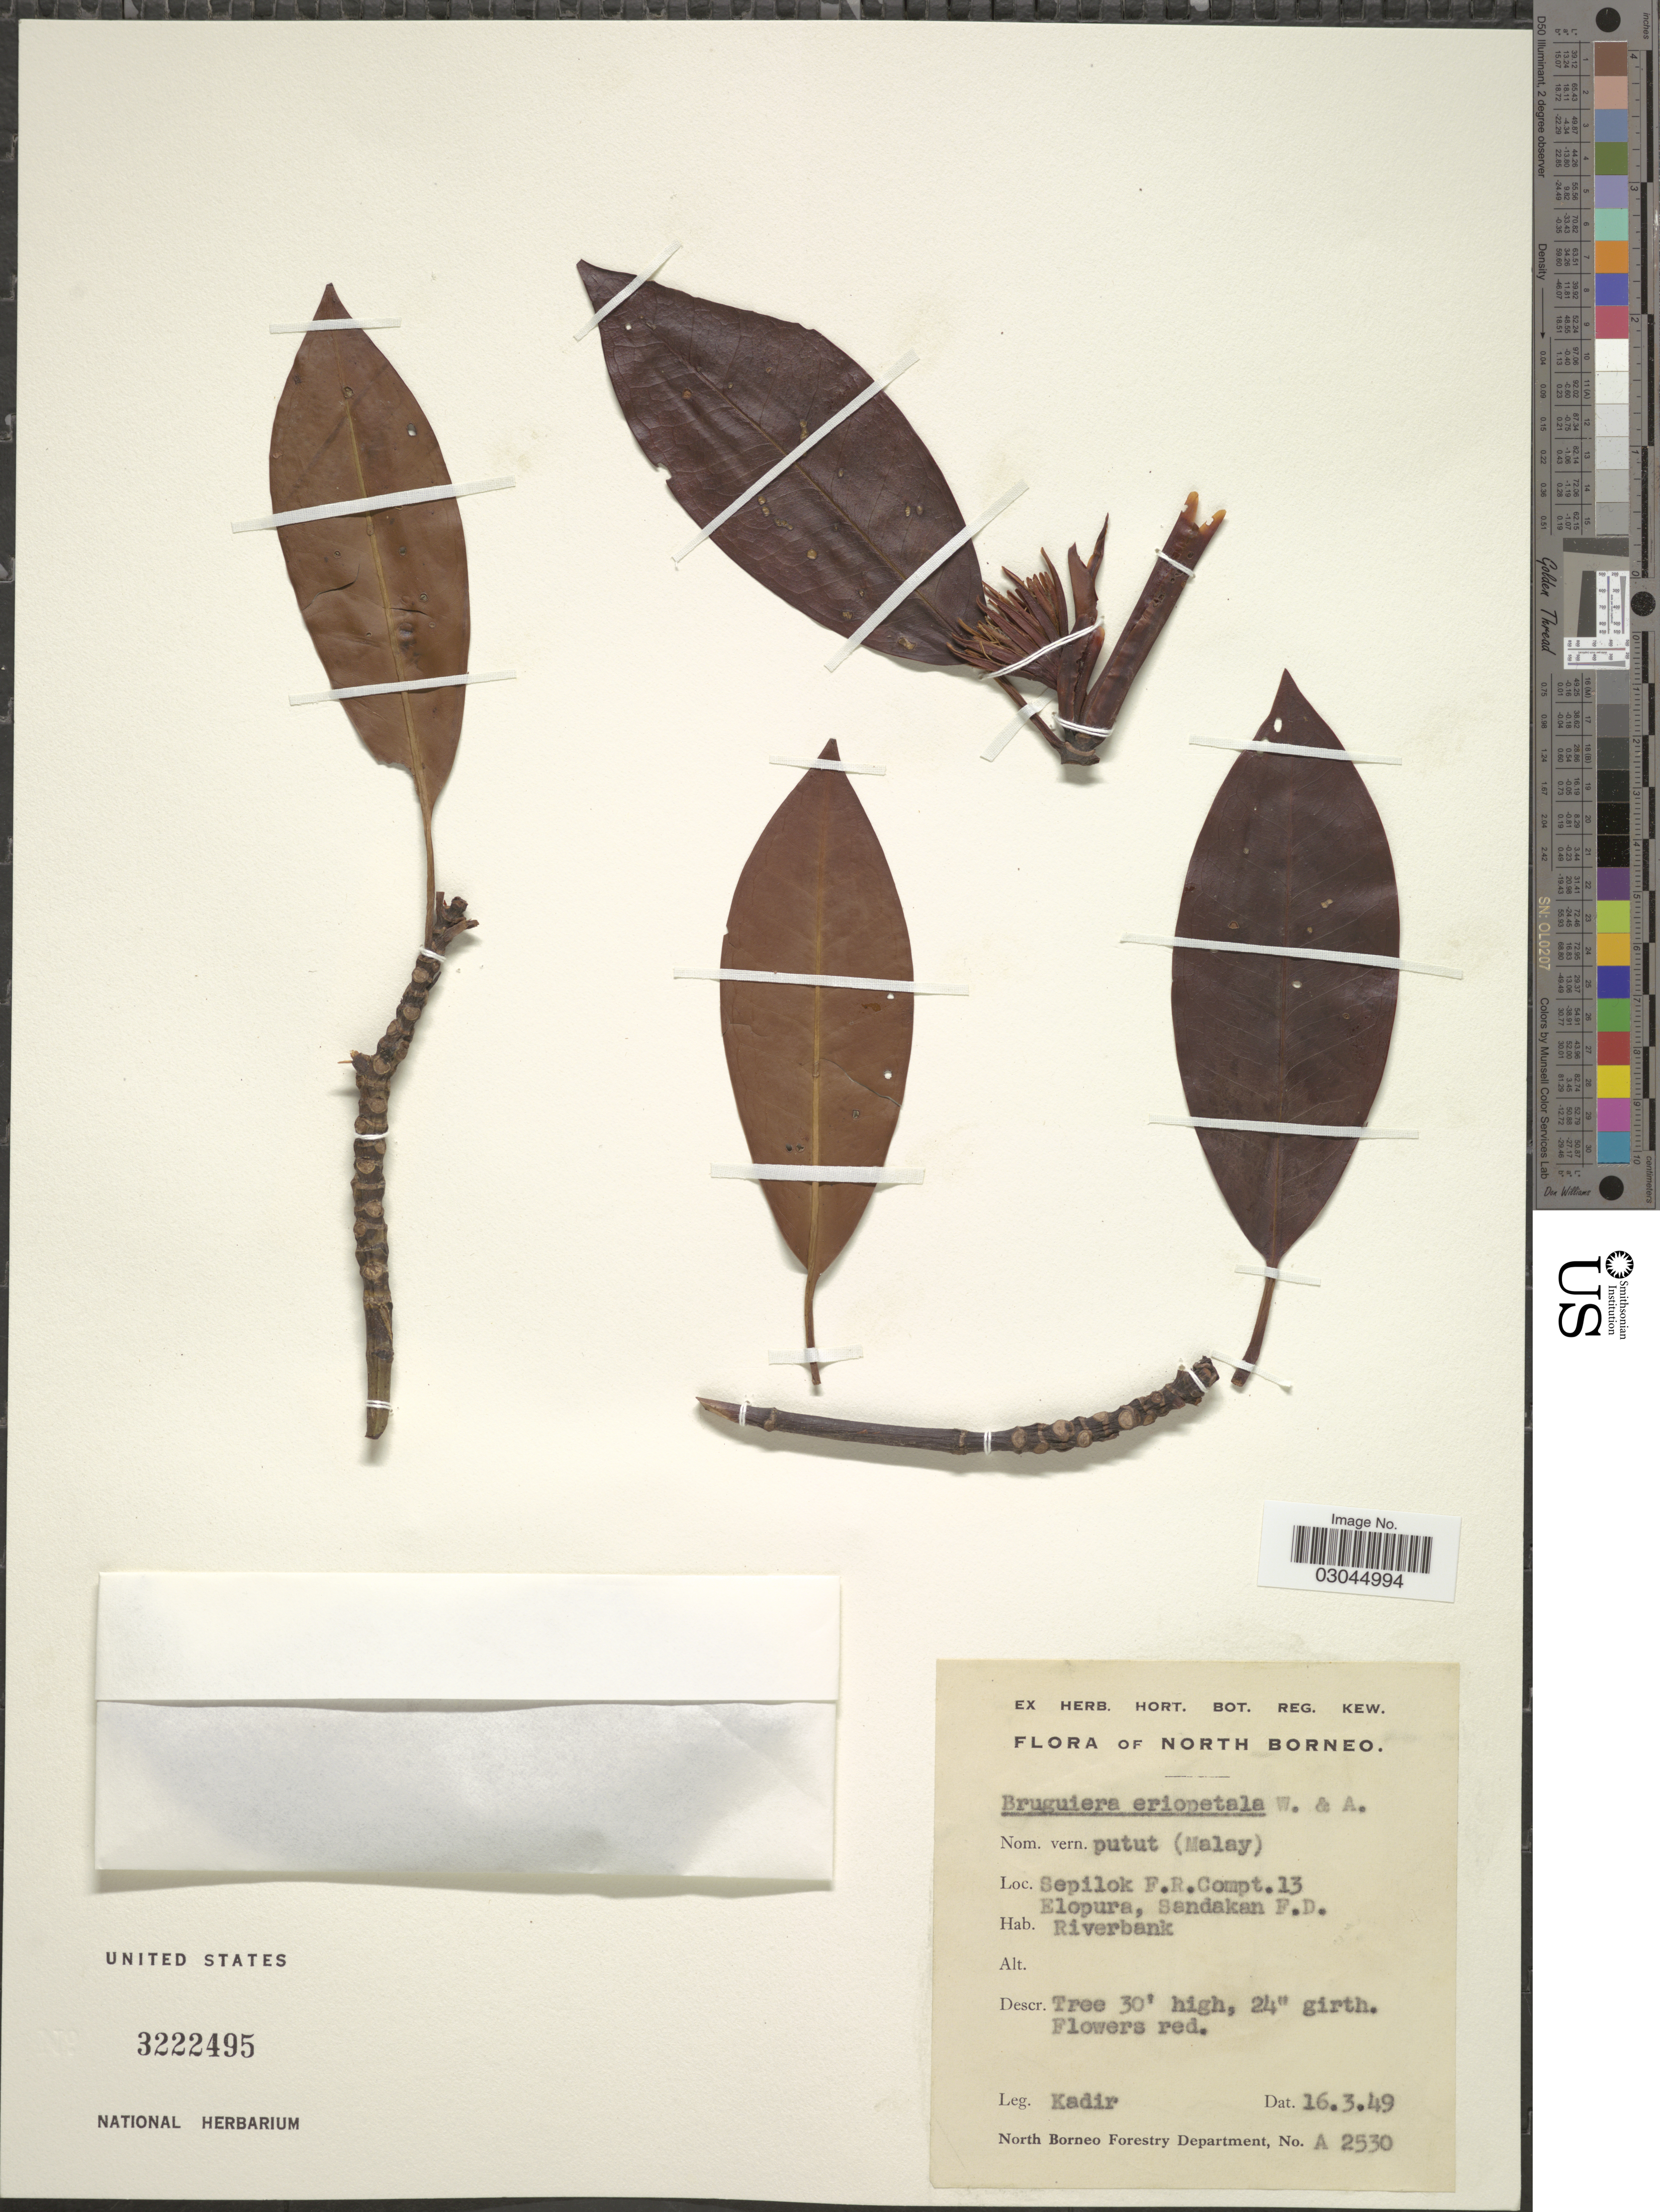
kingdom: Plantae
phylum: Tracheophyta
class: Magnoliopsida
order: Malpighiales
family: Rhizophoraceae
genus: Bruguiera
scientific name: Bruguiera eriopetala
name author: Wight & Arn.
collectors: -. Kadir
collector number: A 2530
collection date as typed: Transcribed d/m/y: 16/3/49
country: Malaysia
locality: North Borneo, Sepilok F.R. Compt. 13, Elopura, Sandakan F.D., Riverbank.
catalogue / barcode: US 3222495